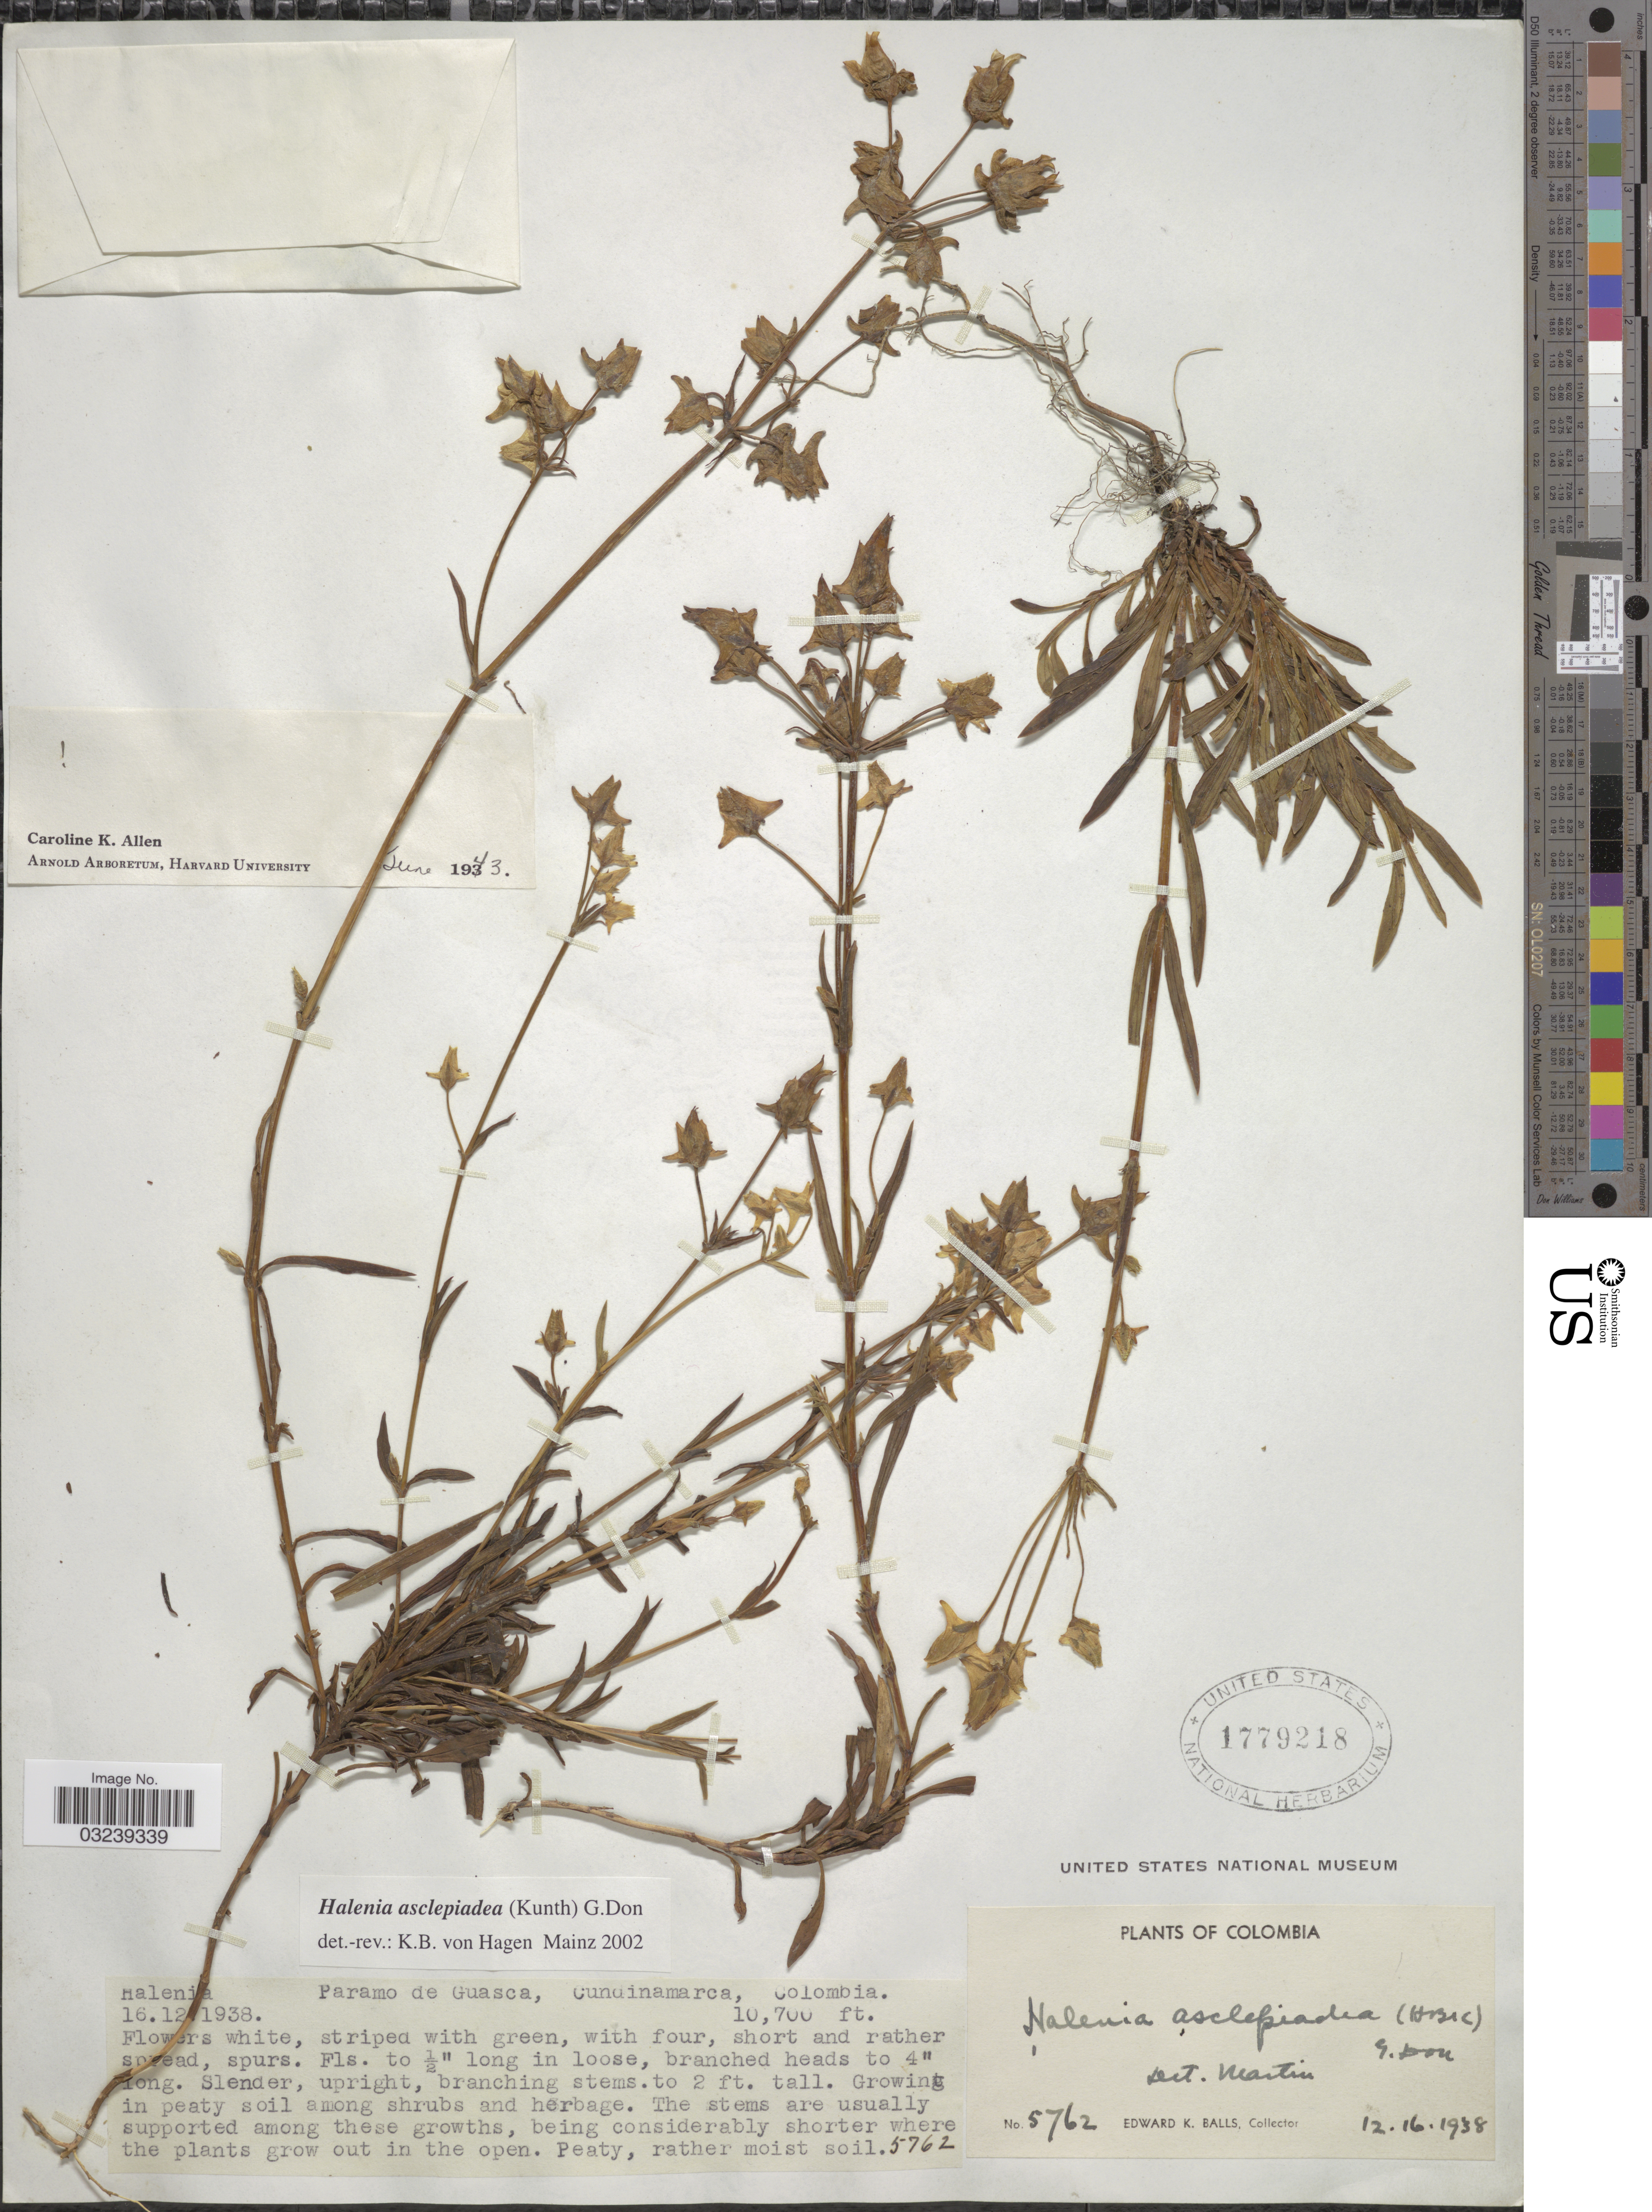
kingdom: Plantae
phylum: Tracheophyta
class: Magnoliopsida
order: Gentianales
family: Gentianaceae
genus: Halenia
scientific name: Halenia asclepiadea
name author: (Kunth) G. Don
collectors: E. K. Balls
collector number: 5762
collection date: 1938-12-16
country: Colombia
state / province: Cundinamarca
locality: Paramo de Guasca.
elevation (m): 3261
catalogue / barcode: US 1779218